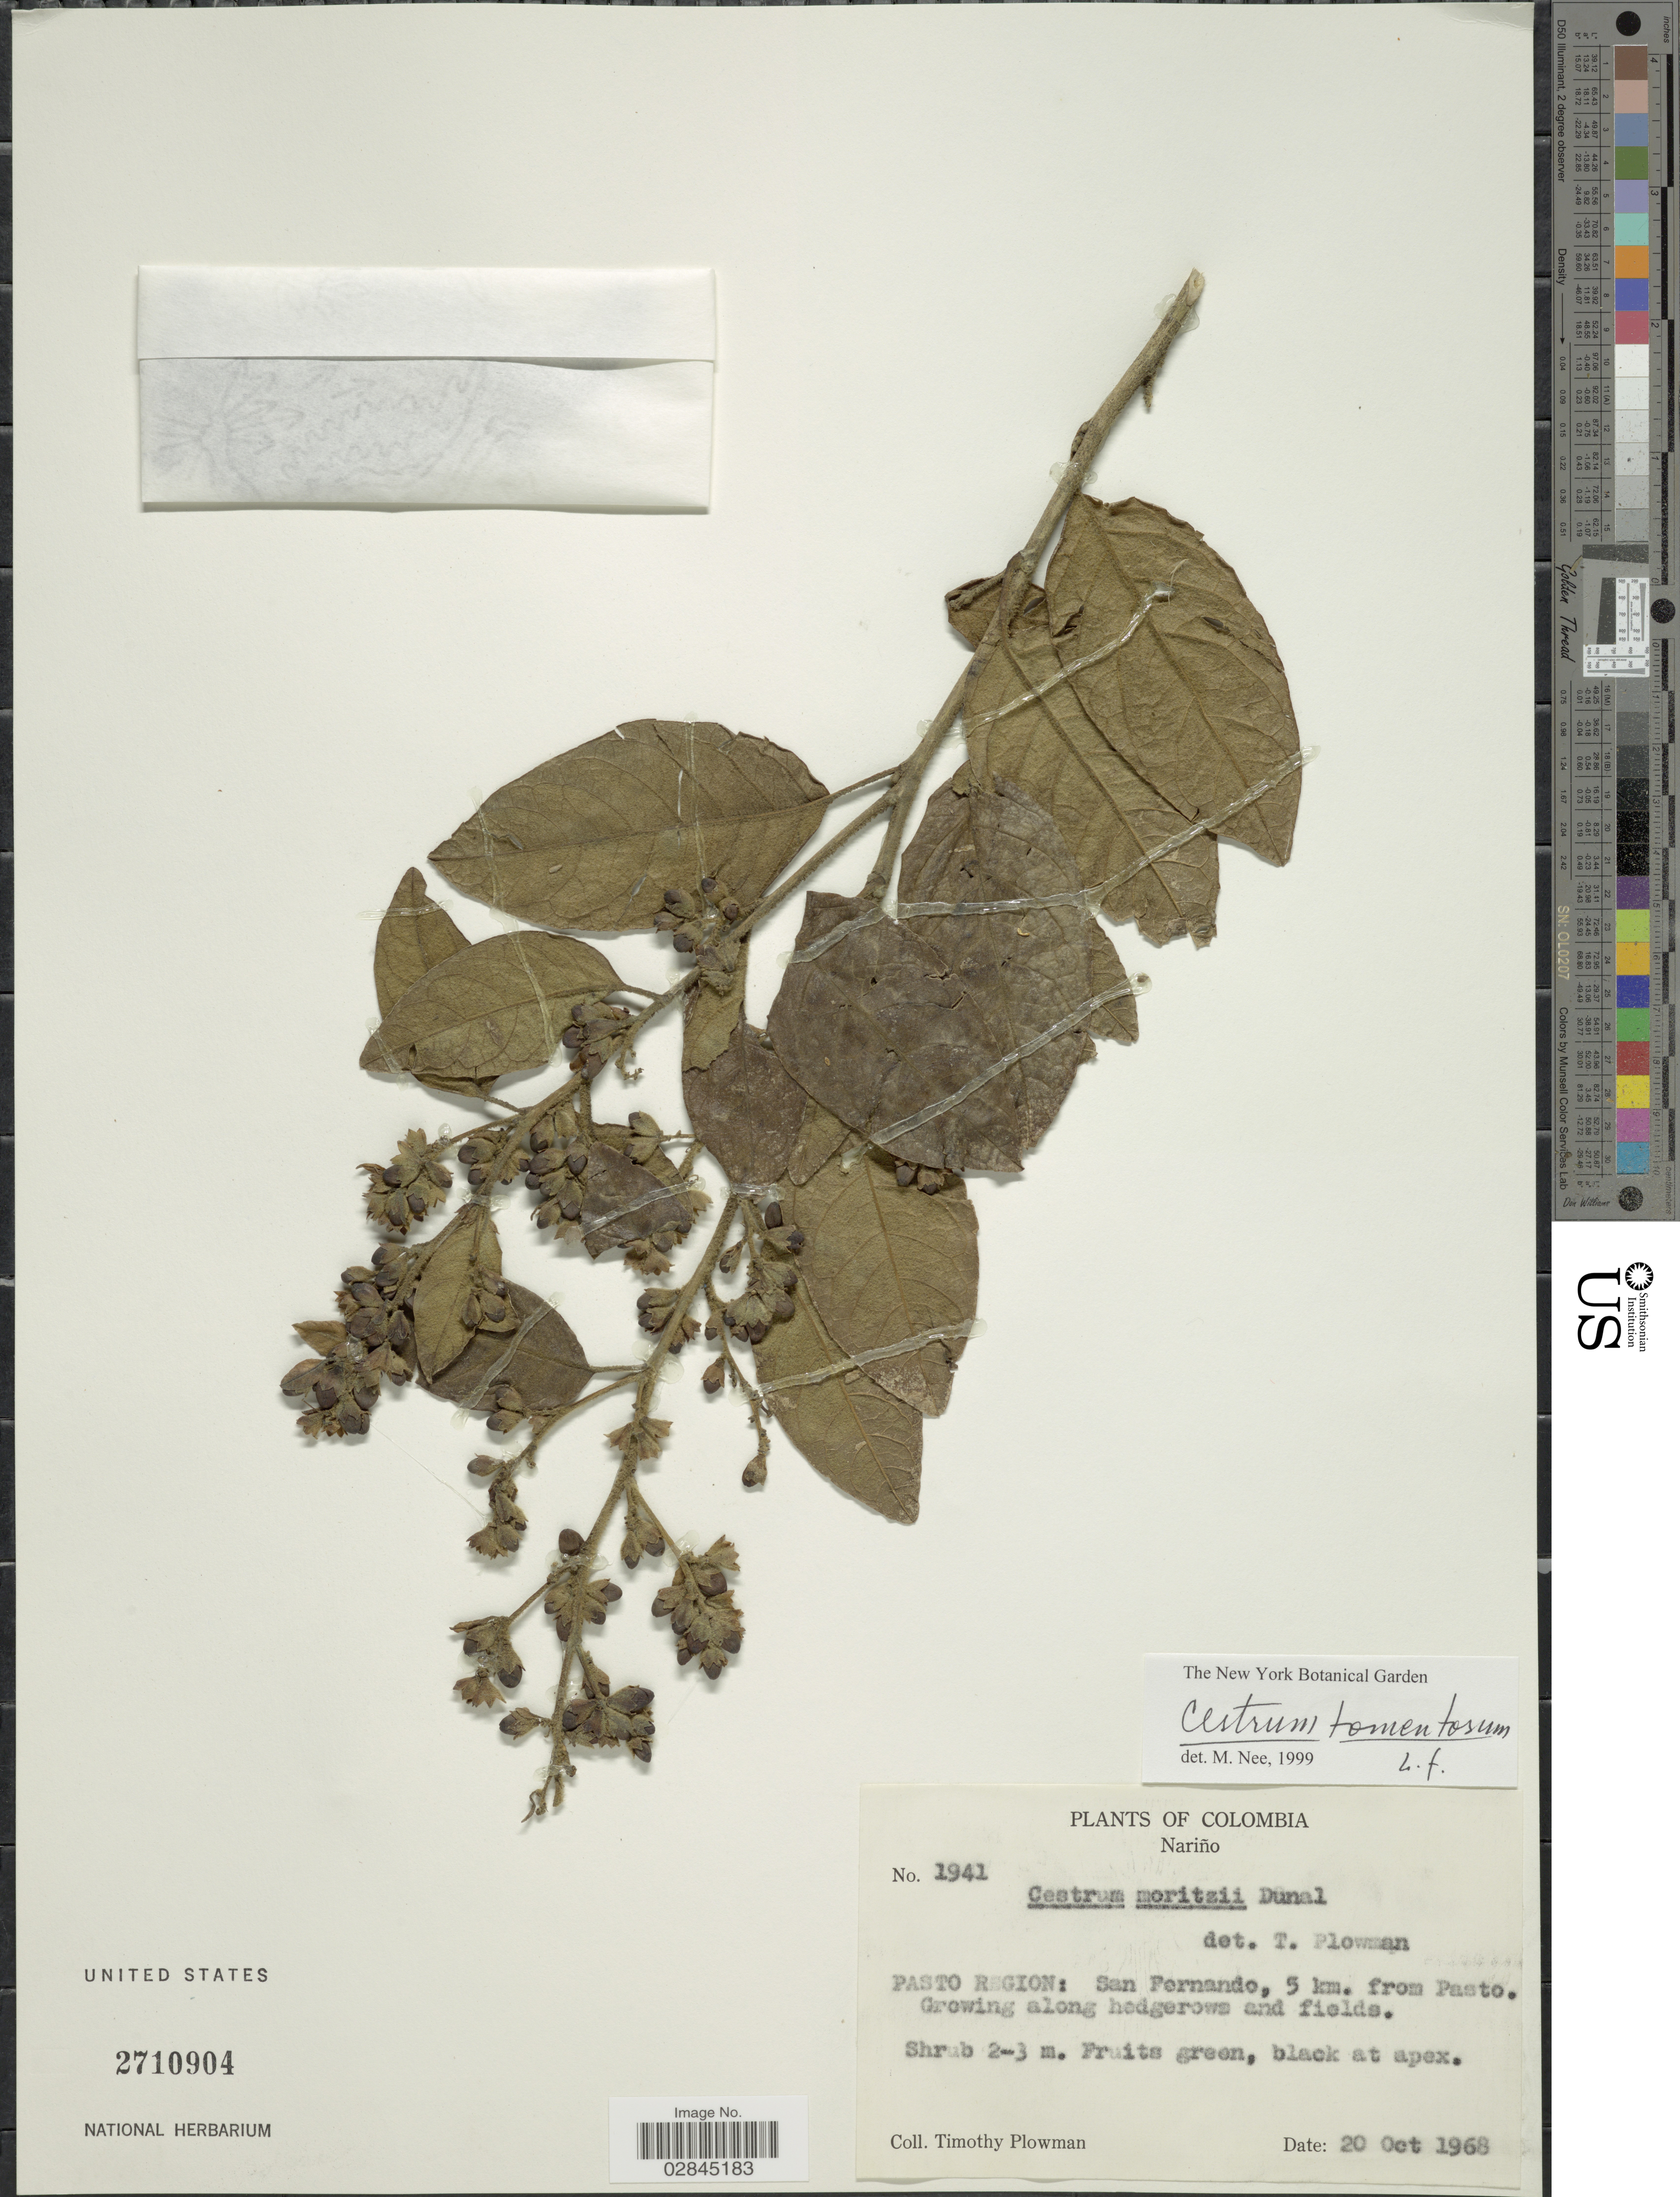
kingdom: Plantae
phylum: Tracheophyta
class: Magnoliopsida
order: Solanales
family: Solanaceae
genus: Cestrum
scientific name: Cestrum tomentosum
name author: L. f.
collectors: T. Plowman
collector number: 1941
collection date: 1968-10-20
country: Colombia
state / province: Nariño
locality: Pasto Region: San Fernando, 5 km. from Pasto.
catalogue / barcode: US 2710904